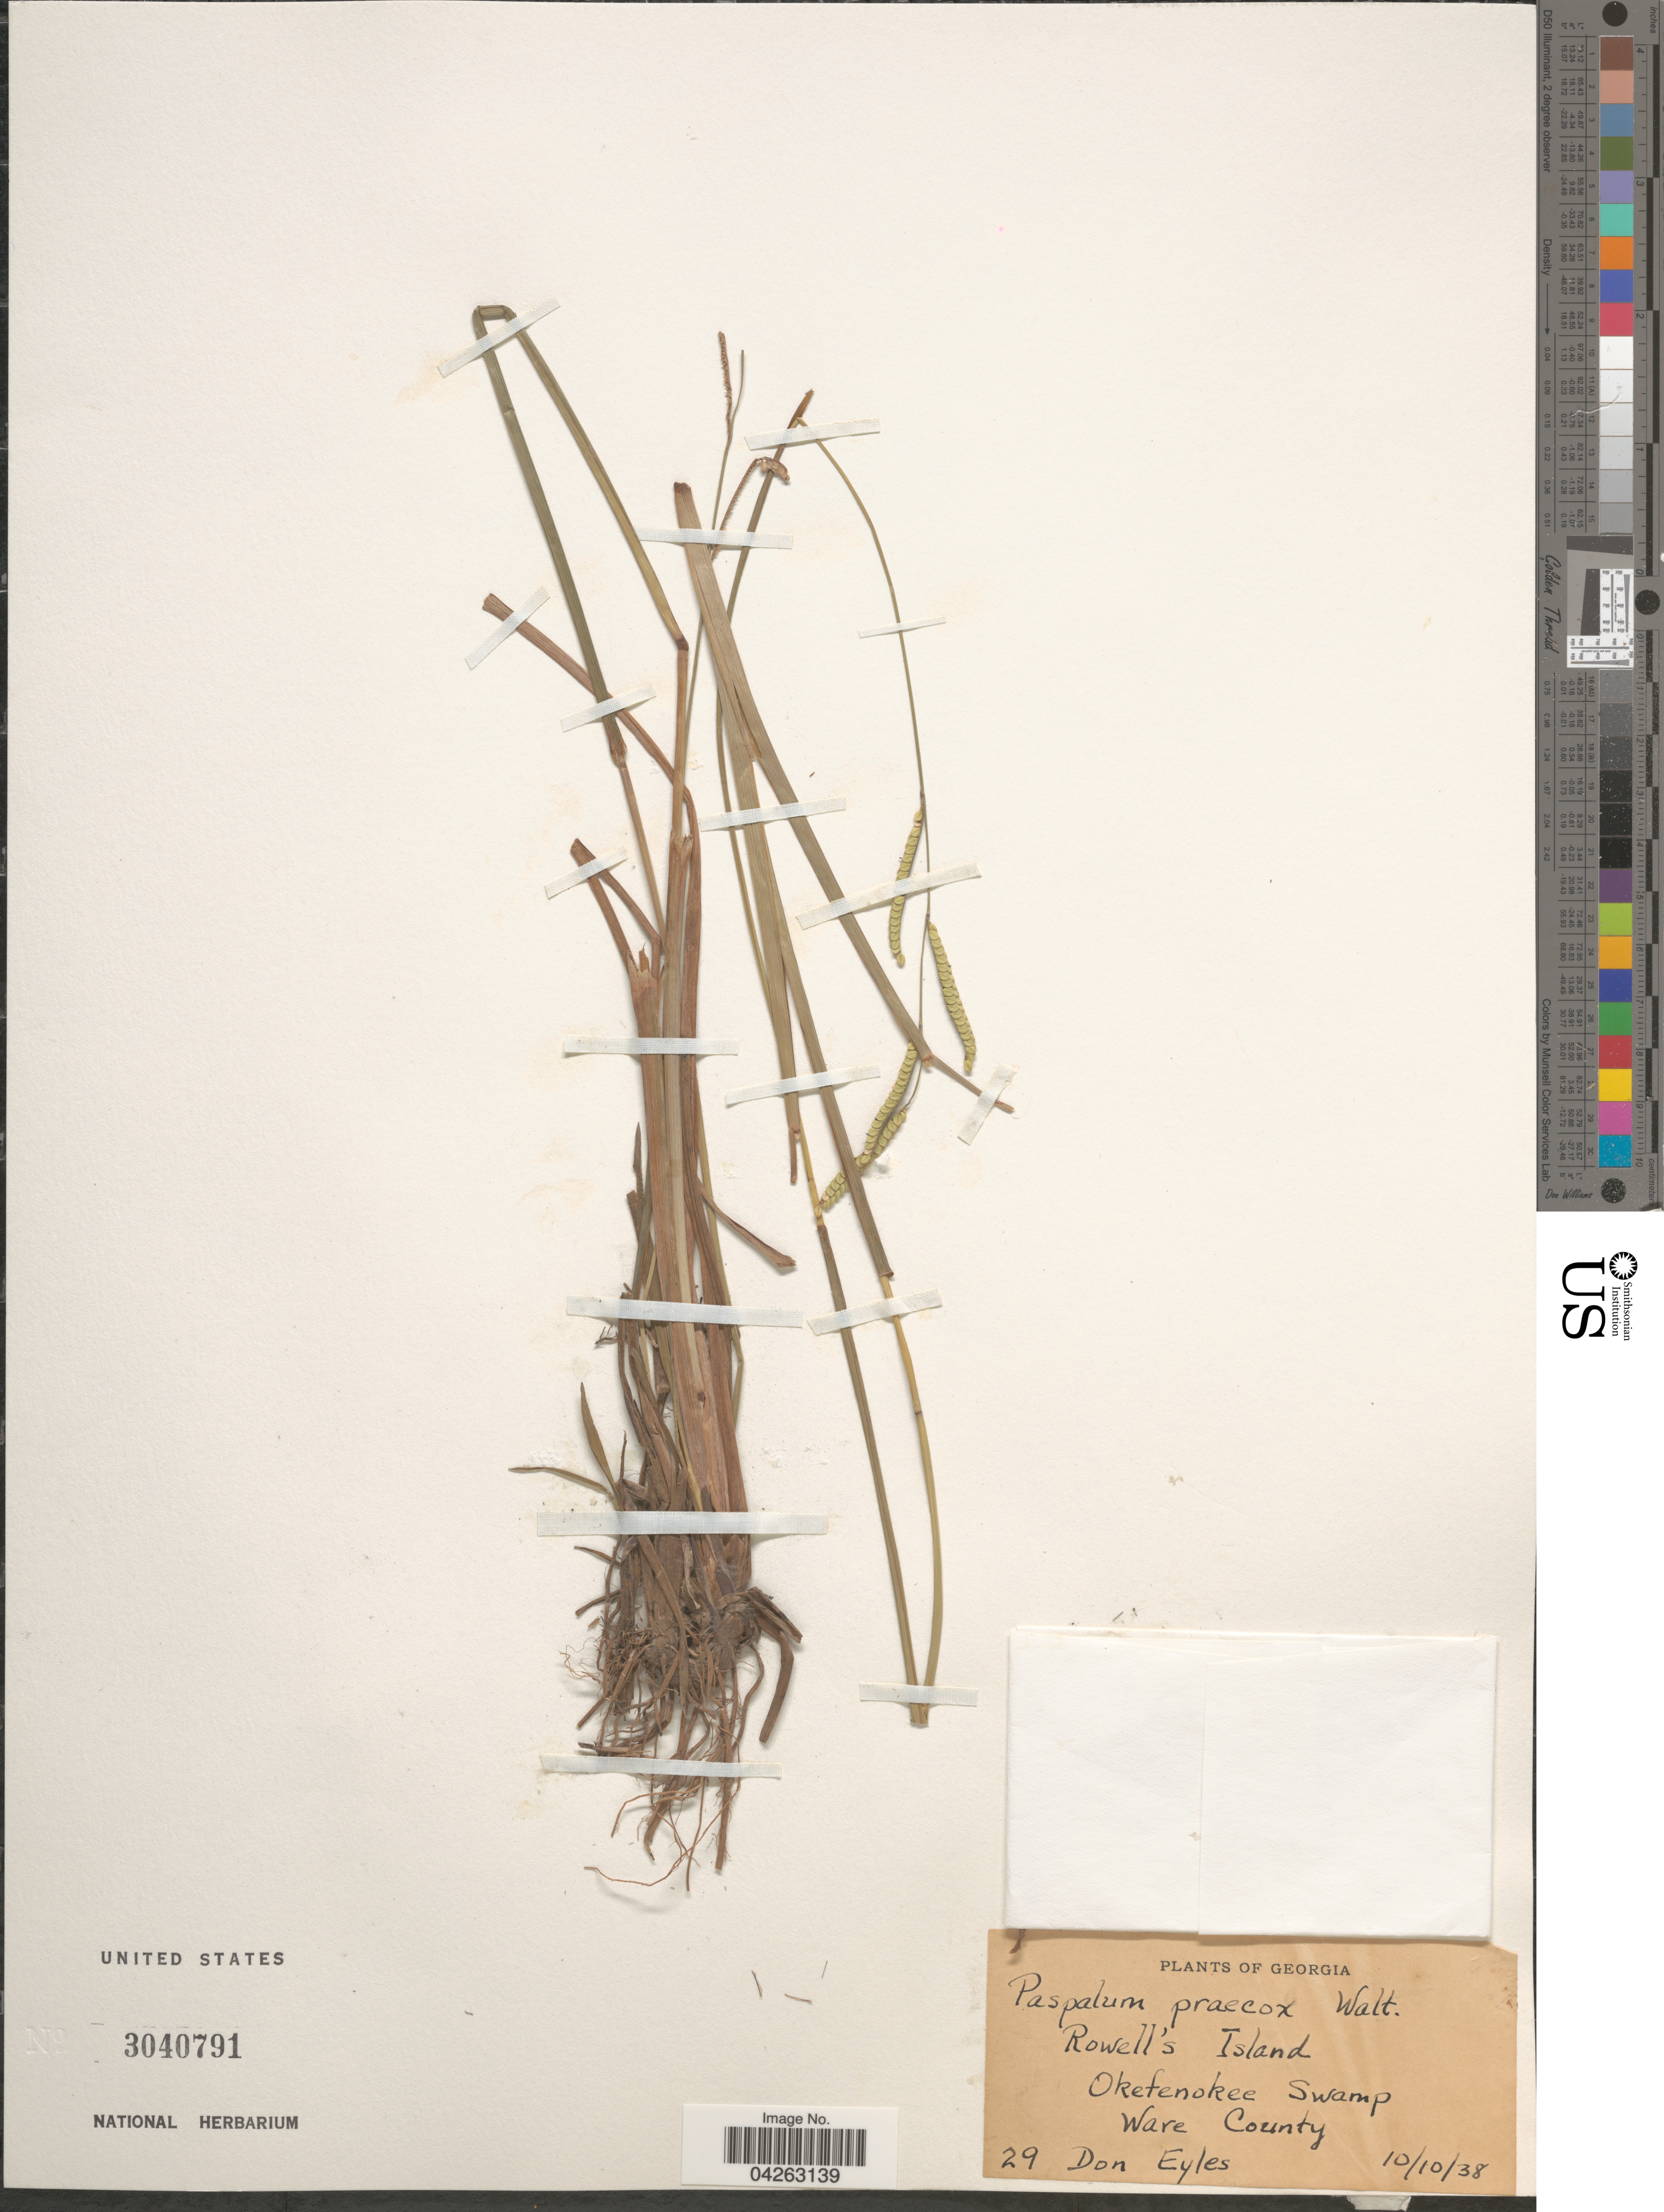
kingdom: Plantae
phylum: Tracheophyta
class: Liliopsida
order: Poales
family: Poaceae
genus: Paspalum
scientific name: Paspalum praecox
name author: Walter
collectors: D. Eyles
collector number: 29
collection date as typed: Transcribed d/m/y: 10/10/38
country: United States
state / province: Georgia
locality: Rowell's Island. Okefenokee Swamp. Ware County.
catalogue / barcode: US 3040791